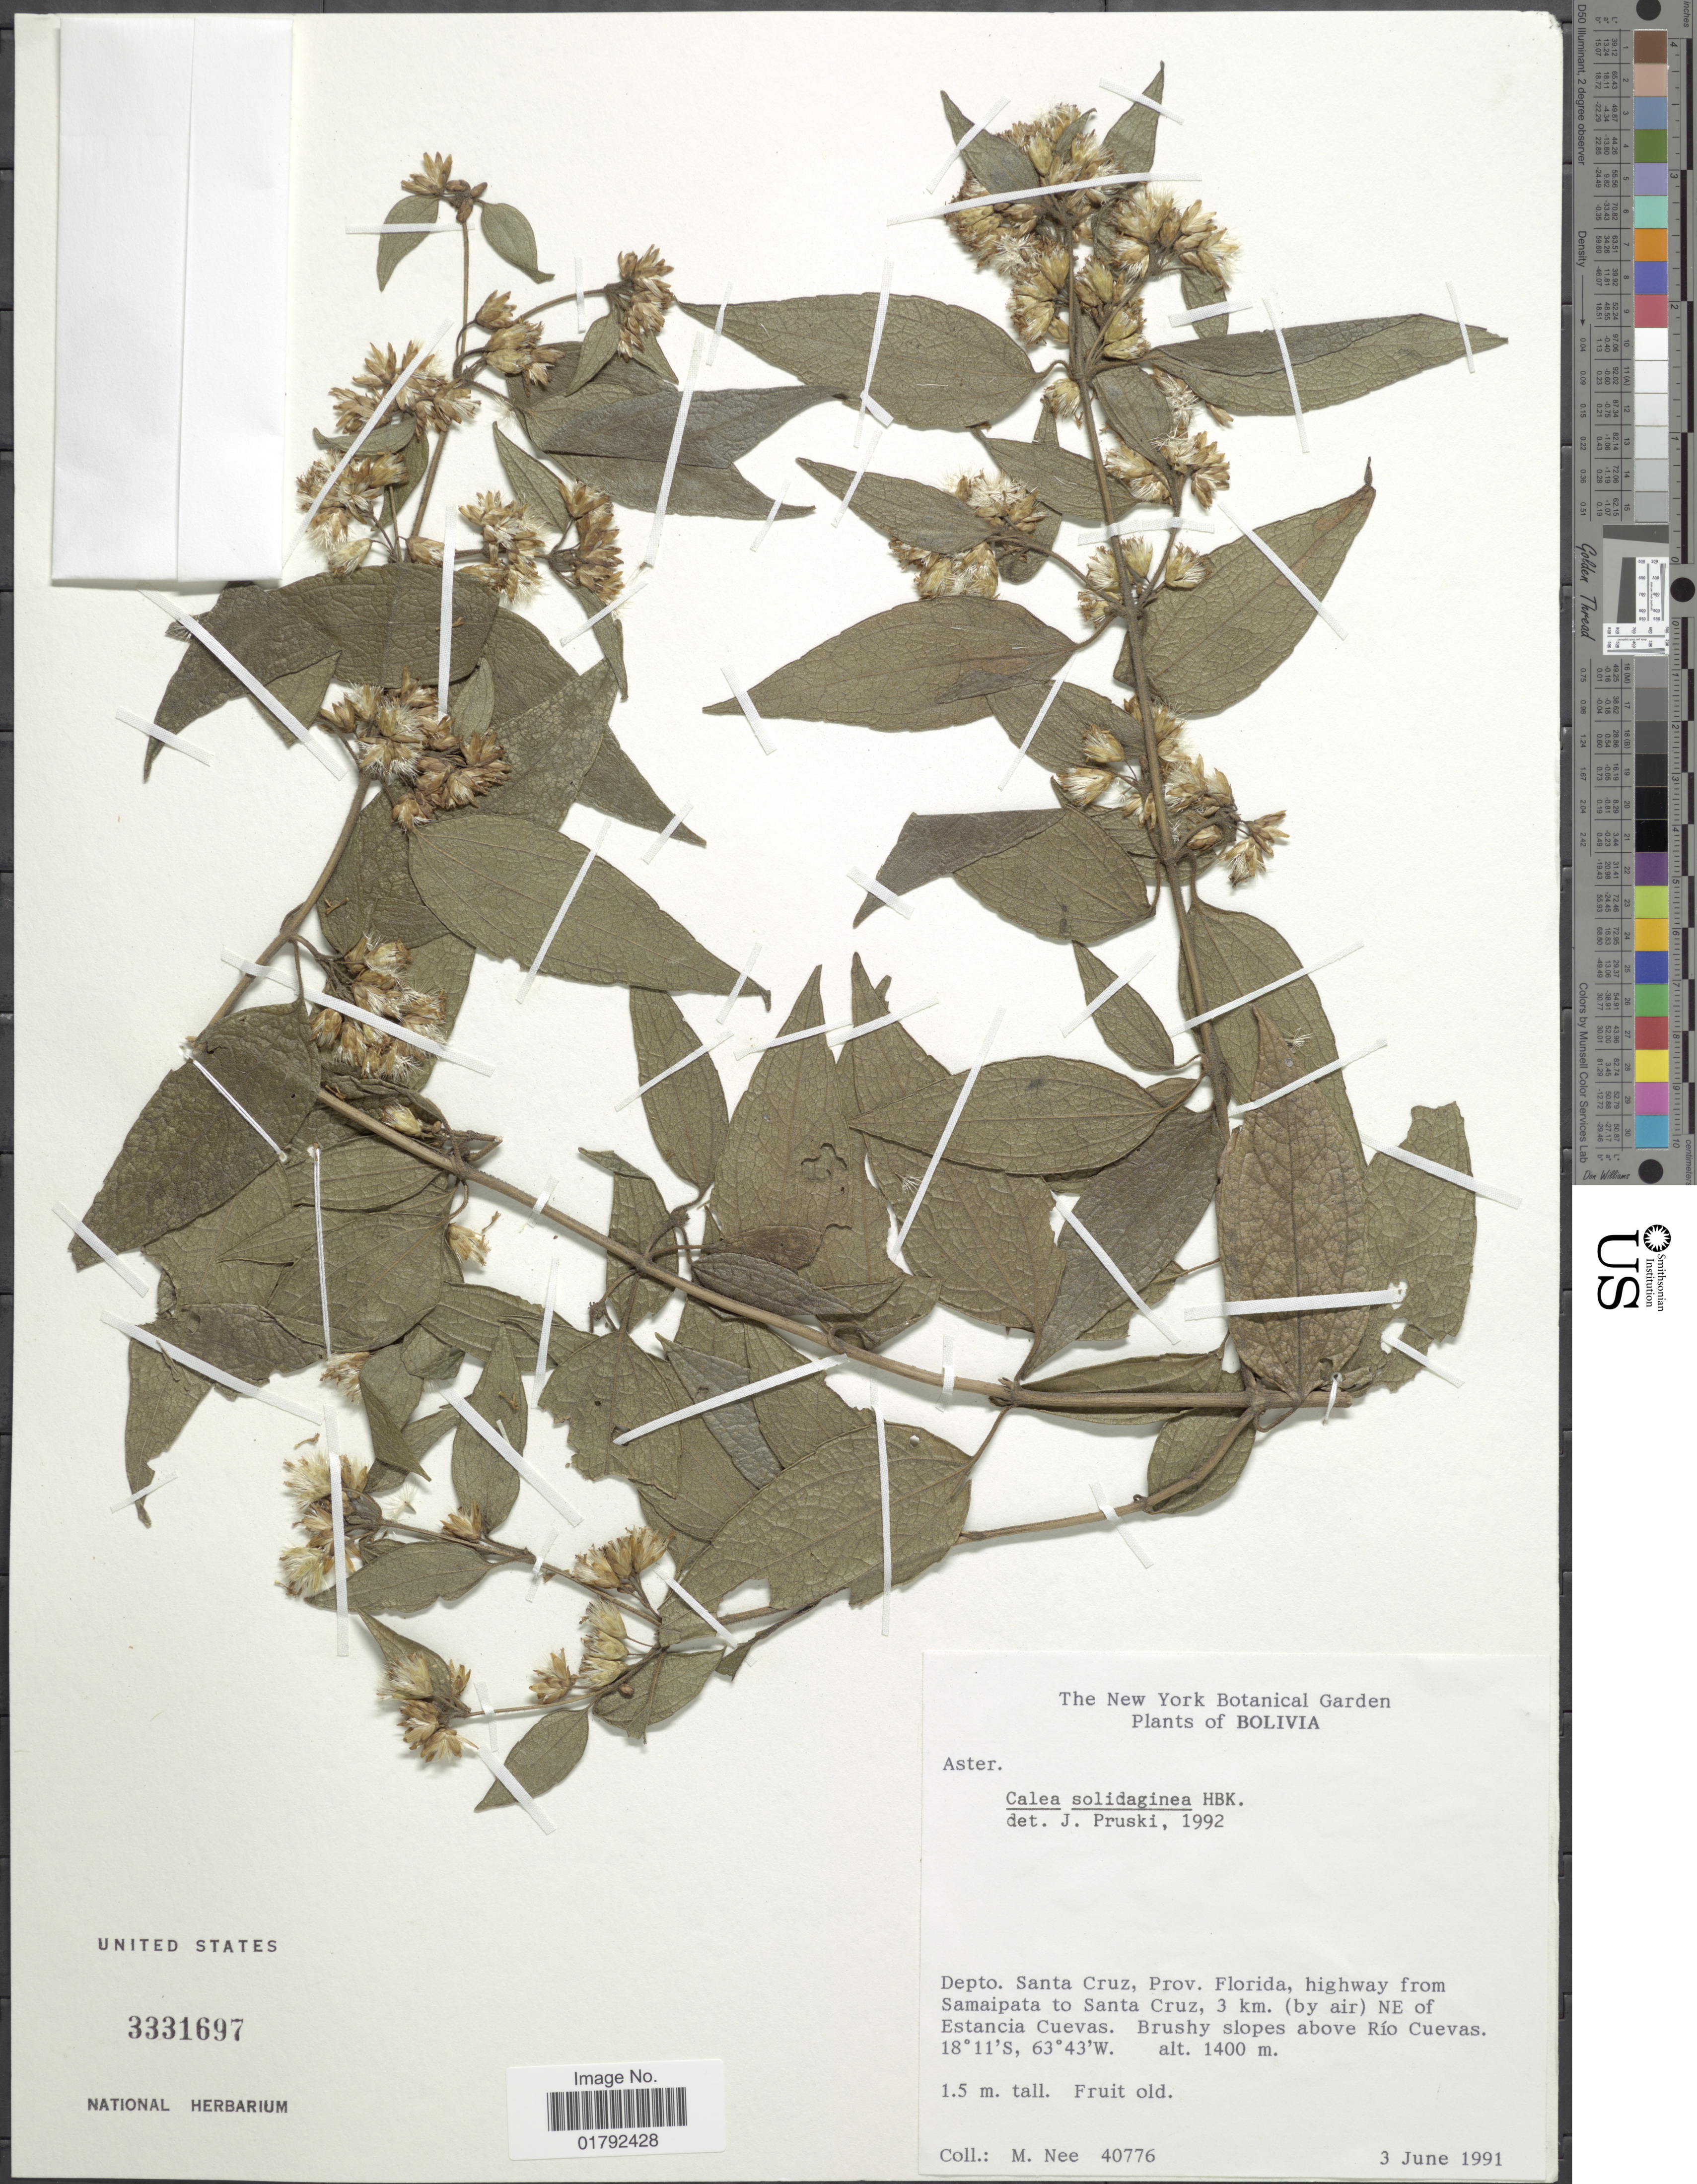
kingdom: Plantae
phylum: Tracheophyta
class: Magnoliopsida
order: Asterales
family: Asteraceae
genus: Calea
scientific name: Calea solidaginea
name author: Kunth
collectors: M. Nee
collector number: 40776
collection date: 1991-06-03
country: Bolivia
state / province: Santa Cruz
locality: Prov. Florida, highway from Samaipata to Santa Cruz, 3 km. (by air) NE of Estancia Cuevas, brushy slopes above Rio Cuevas.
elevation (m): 1400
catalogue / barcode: US 3331697